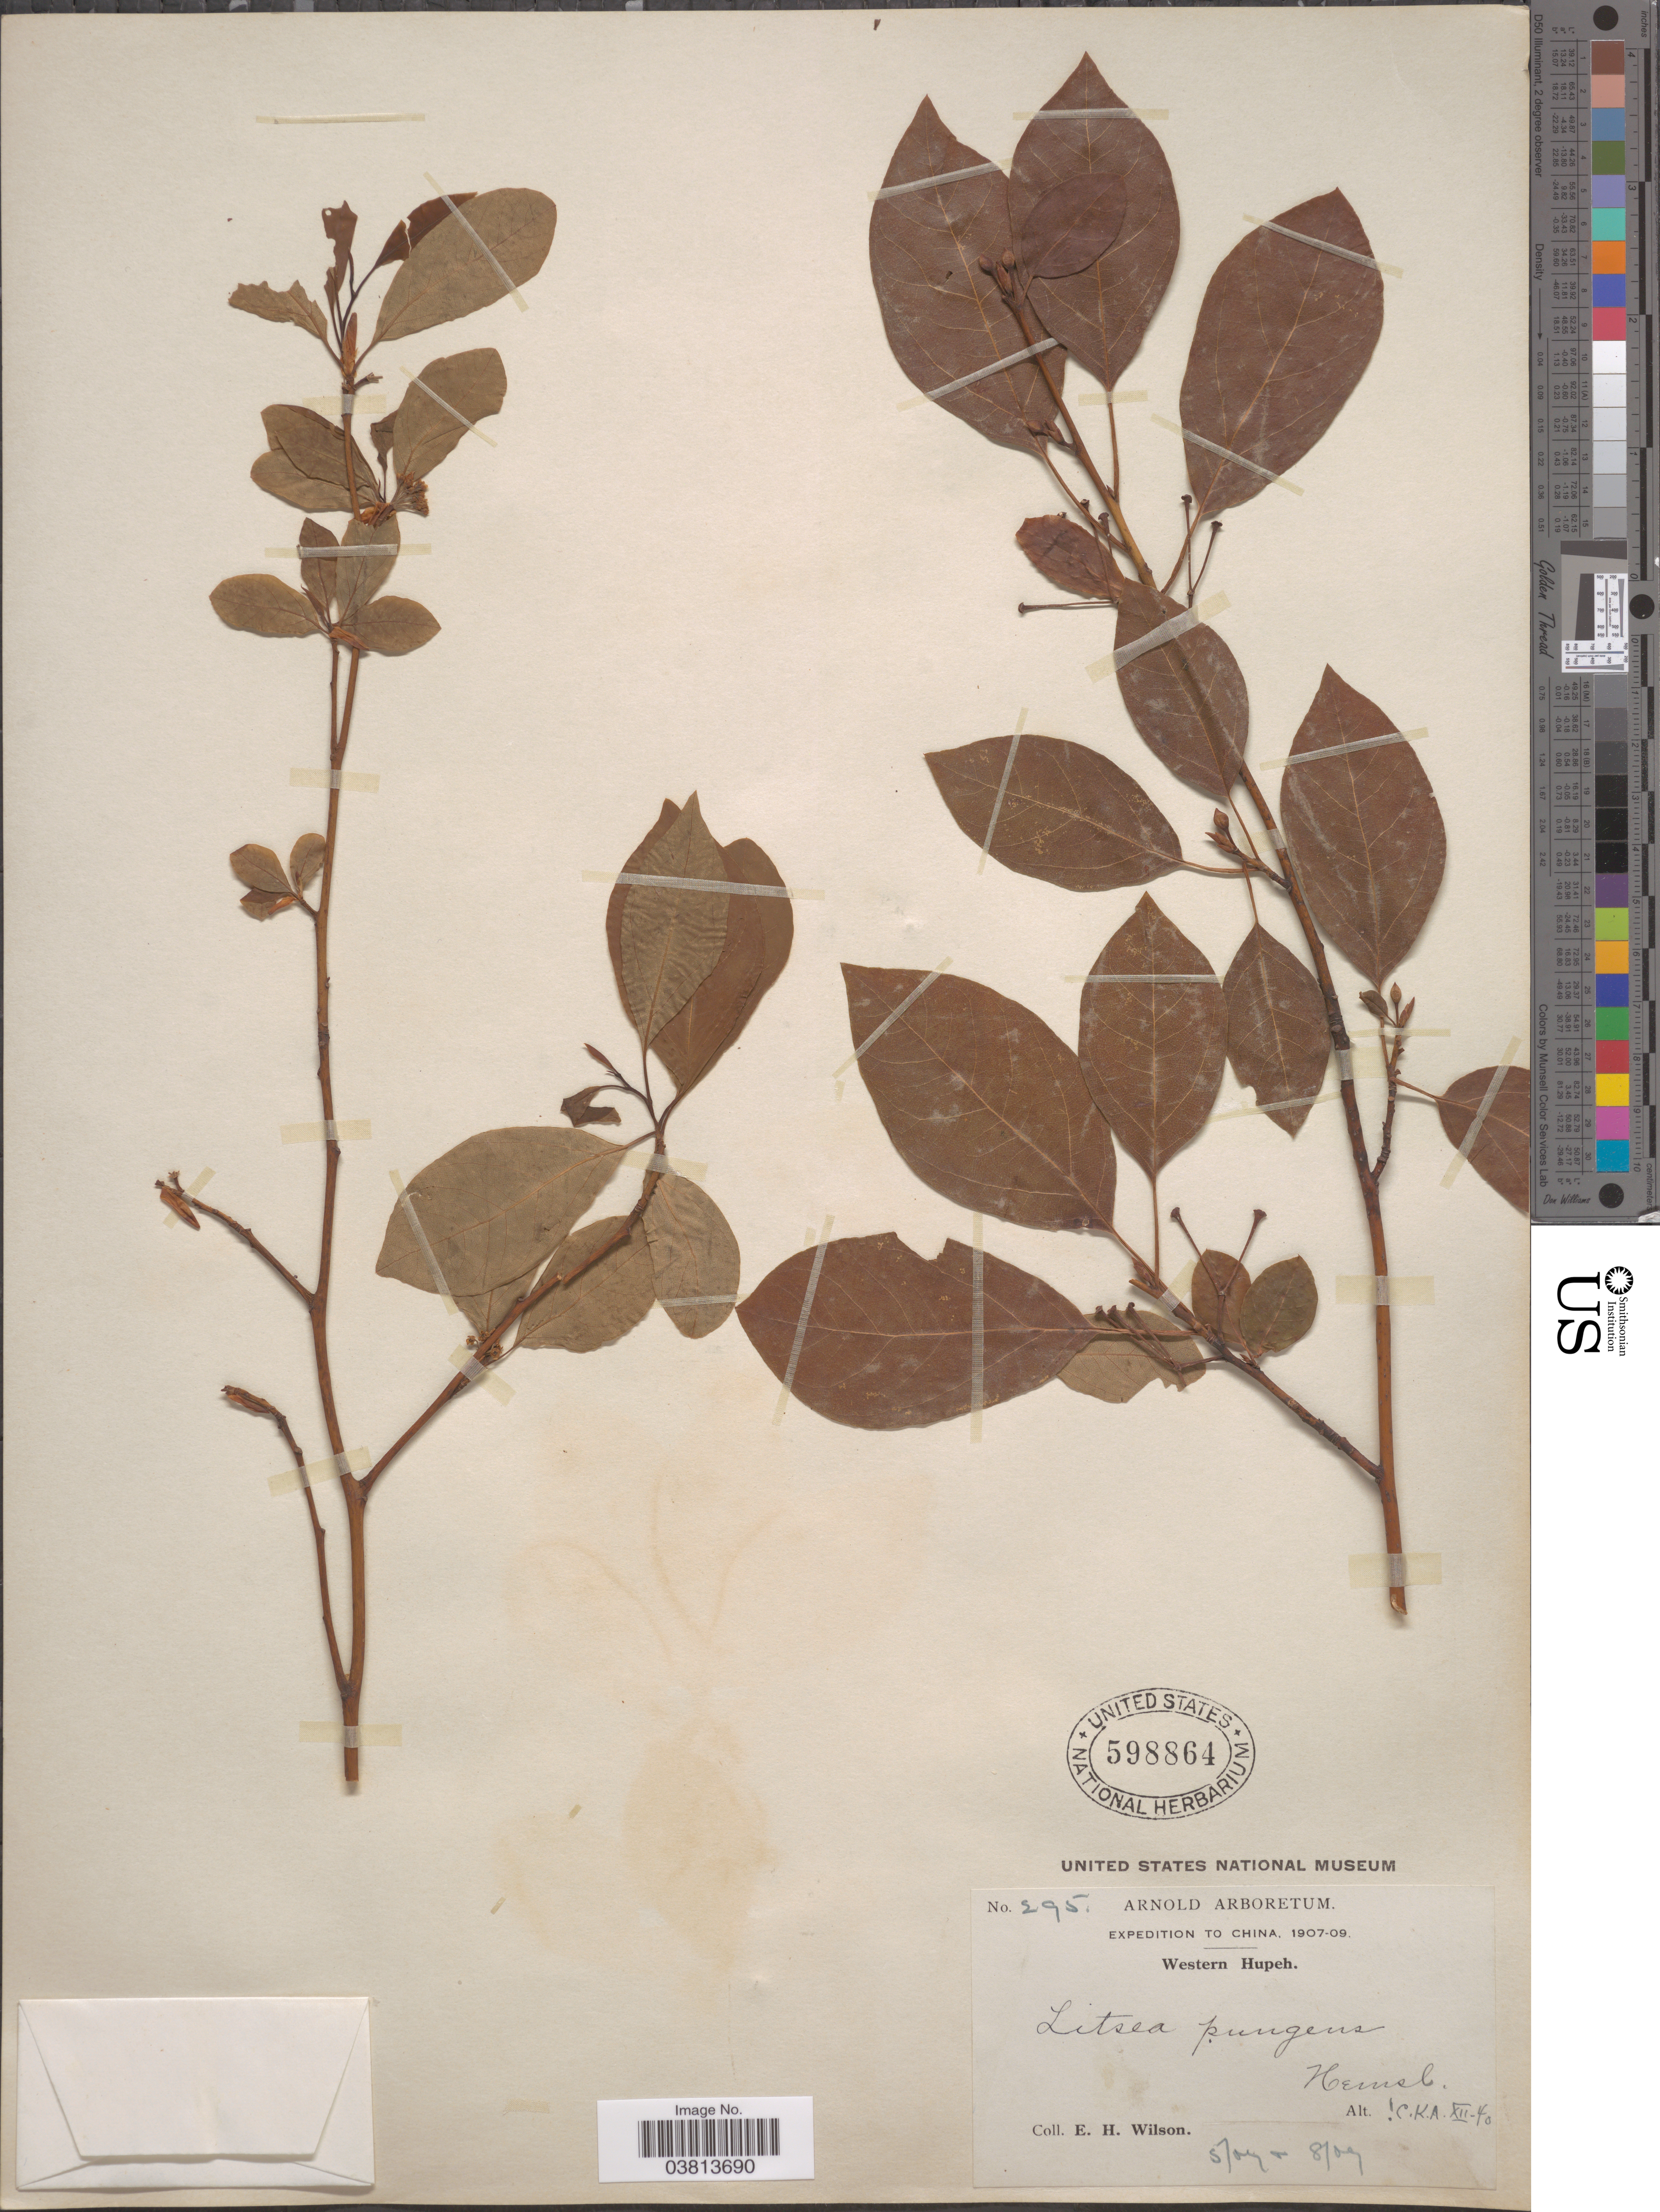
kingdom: Plantae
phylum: Tracheophyta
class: Magnoliopsida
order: Laurales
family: Lauraceae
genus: Litsea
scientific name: Litsea pungens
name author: Hemsl.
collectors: E. Wilson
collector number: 295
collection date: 1907-05/1907-08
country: China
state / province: Hubei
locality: Western Hupeh.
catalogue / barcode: US 598864